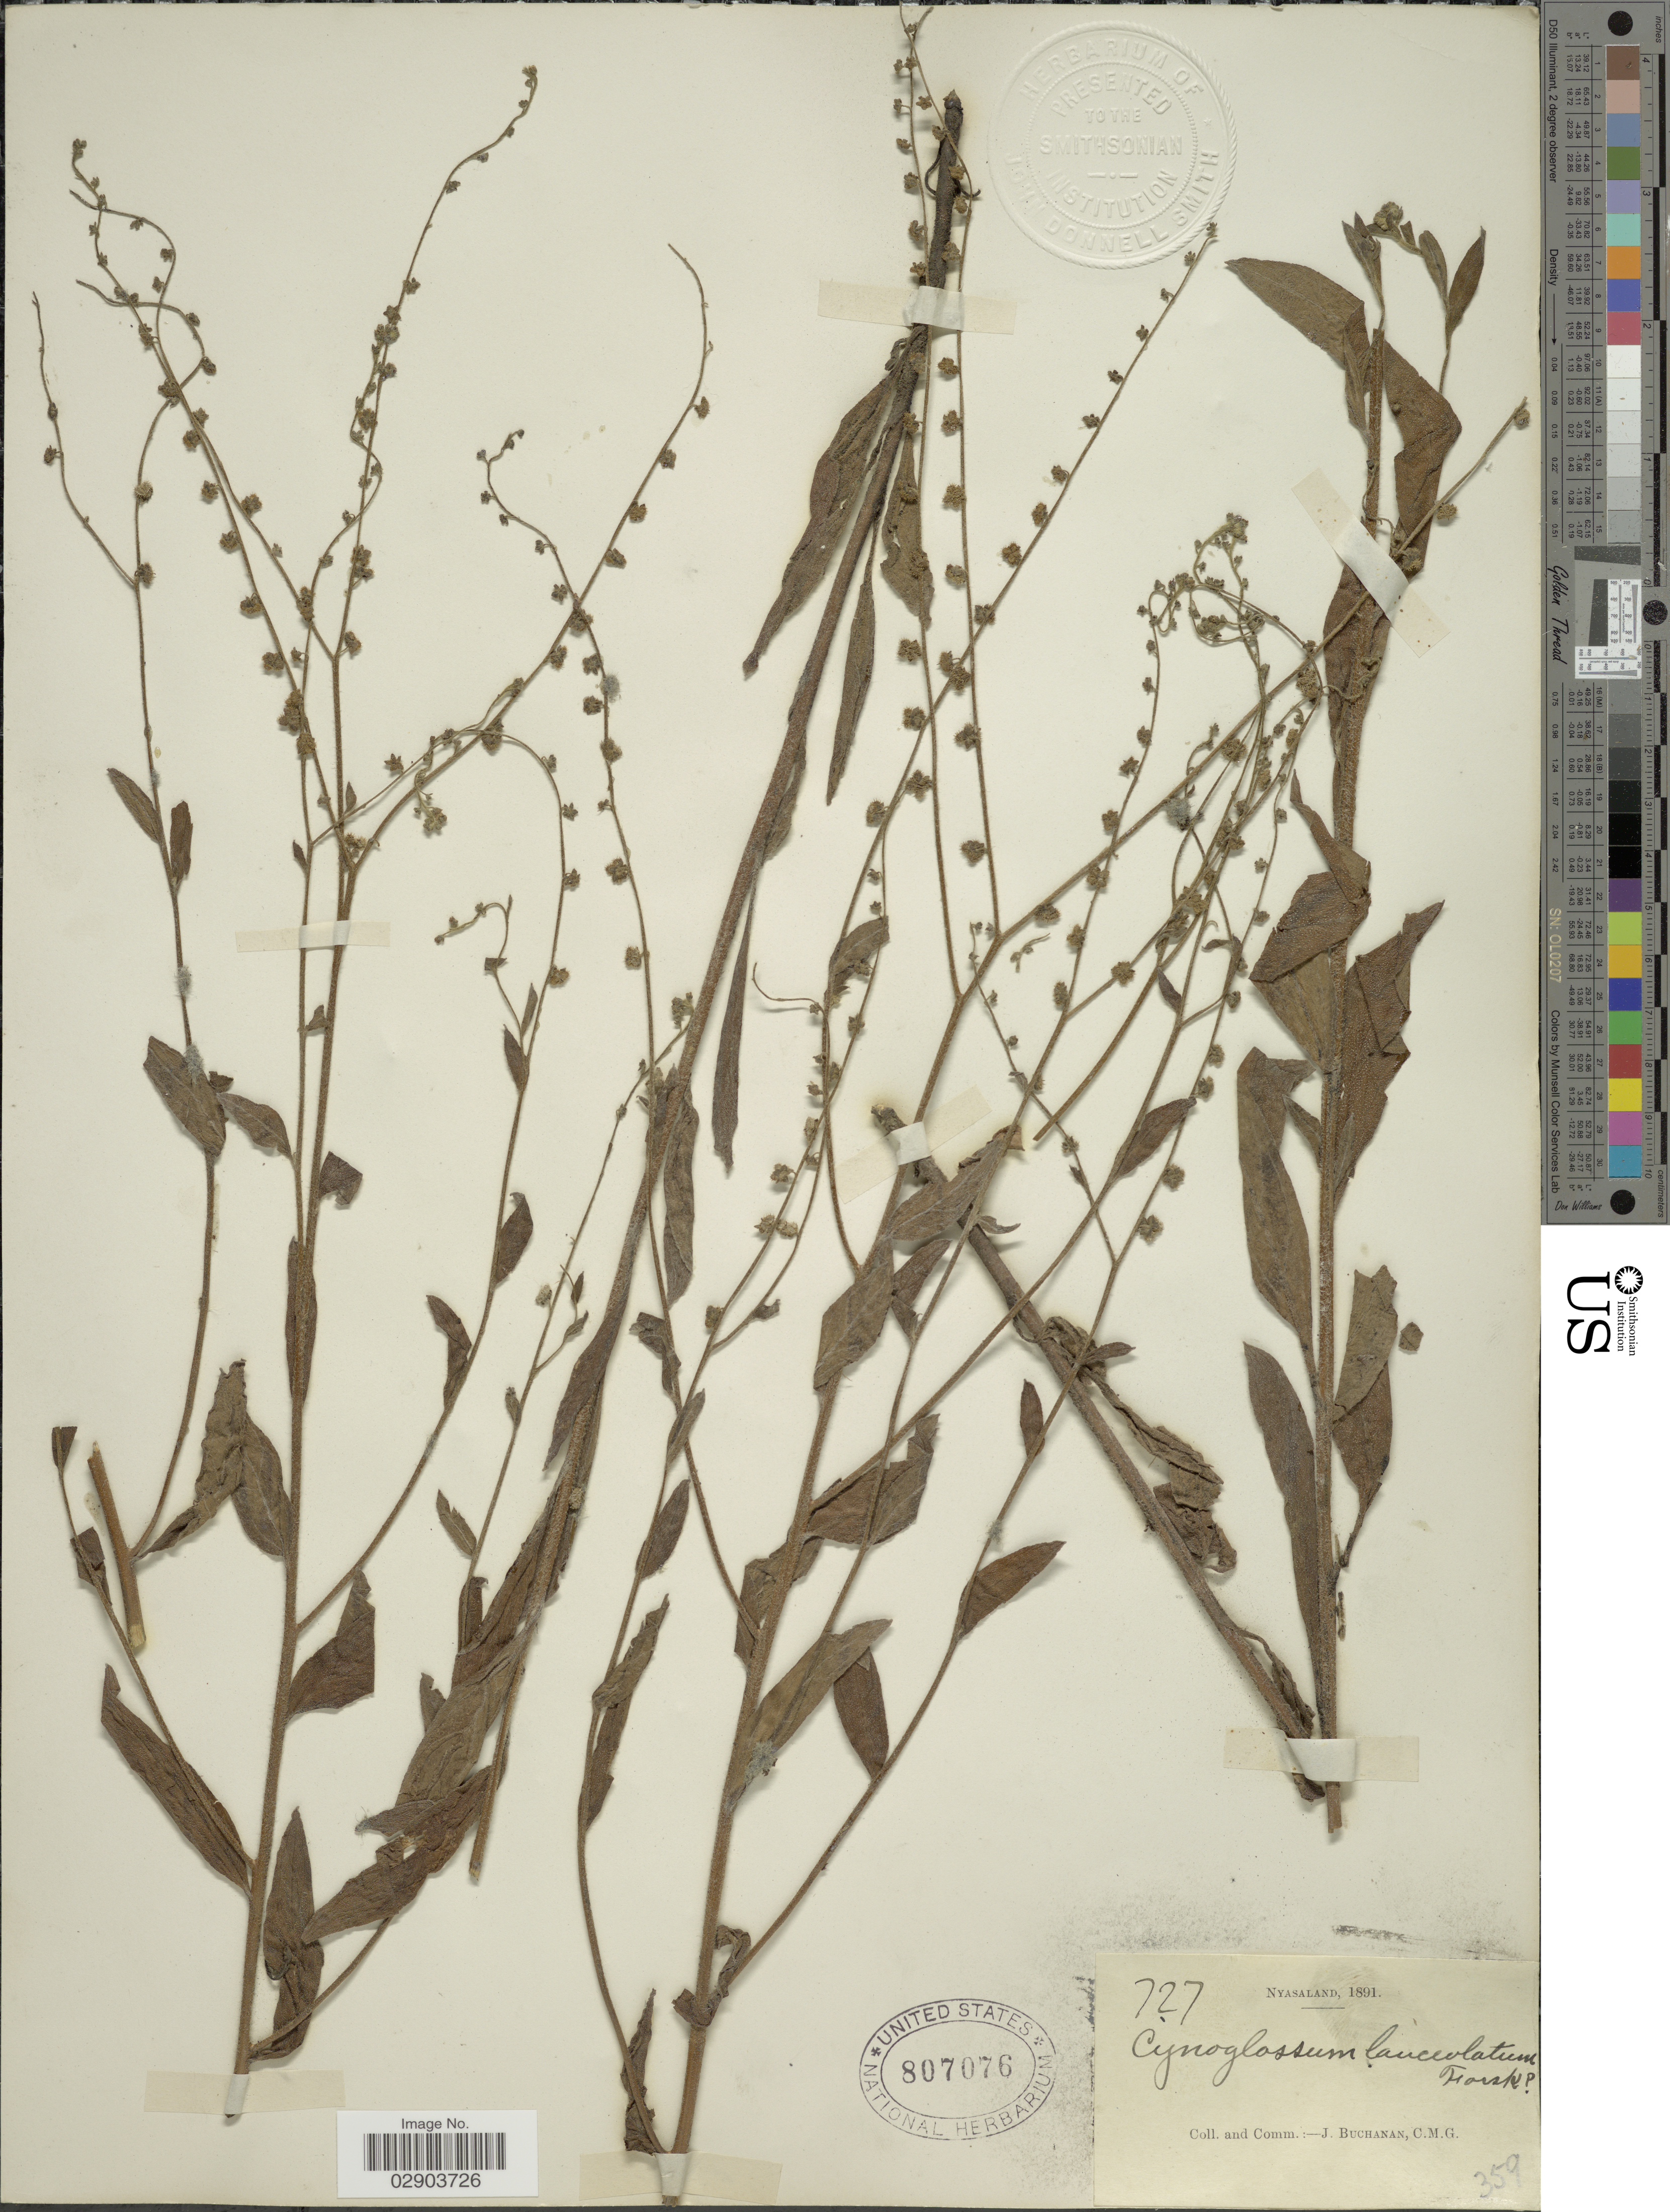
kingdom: Plantae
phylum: Tracheophyta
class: Magnoliopsida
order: Boraginales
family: Boraginaceae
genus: Cynoglossum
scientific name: Cynoglossum lanceolatum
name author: Forssk.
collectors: J. Buchanan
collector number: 727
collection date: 1891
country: Malawi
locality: Nyasaland.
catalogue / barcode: US 807076